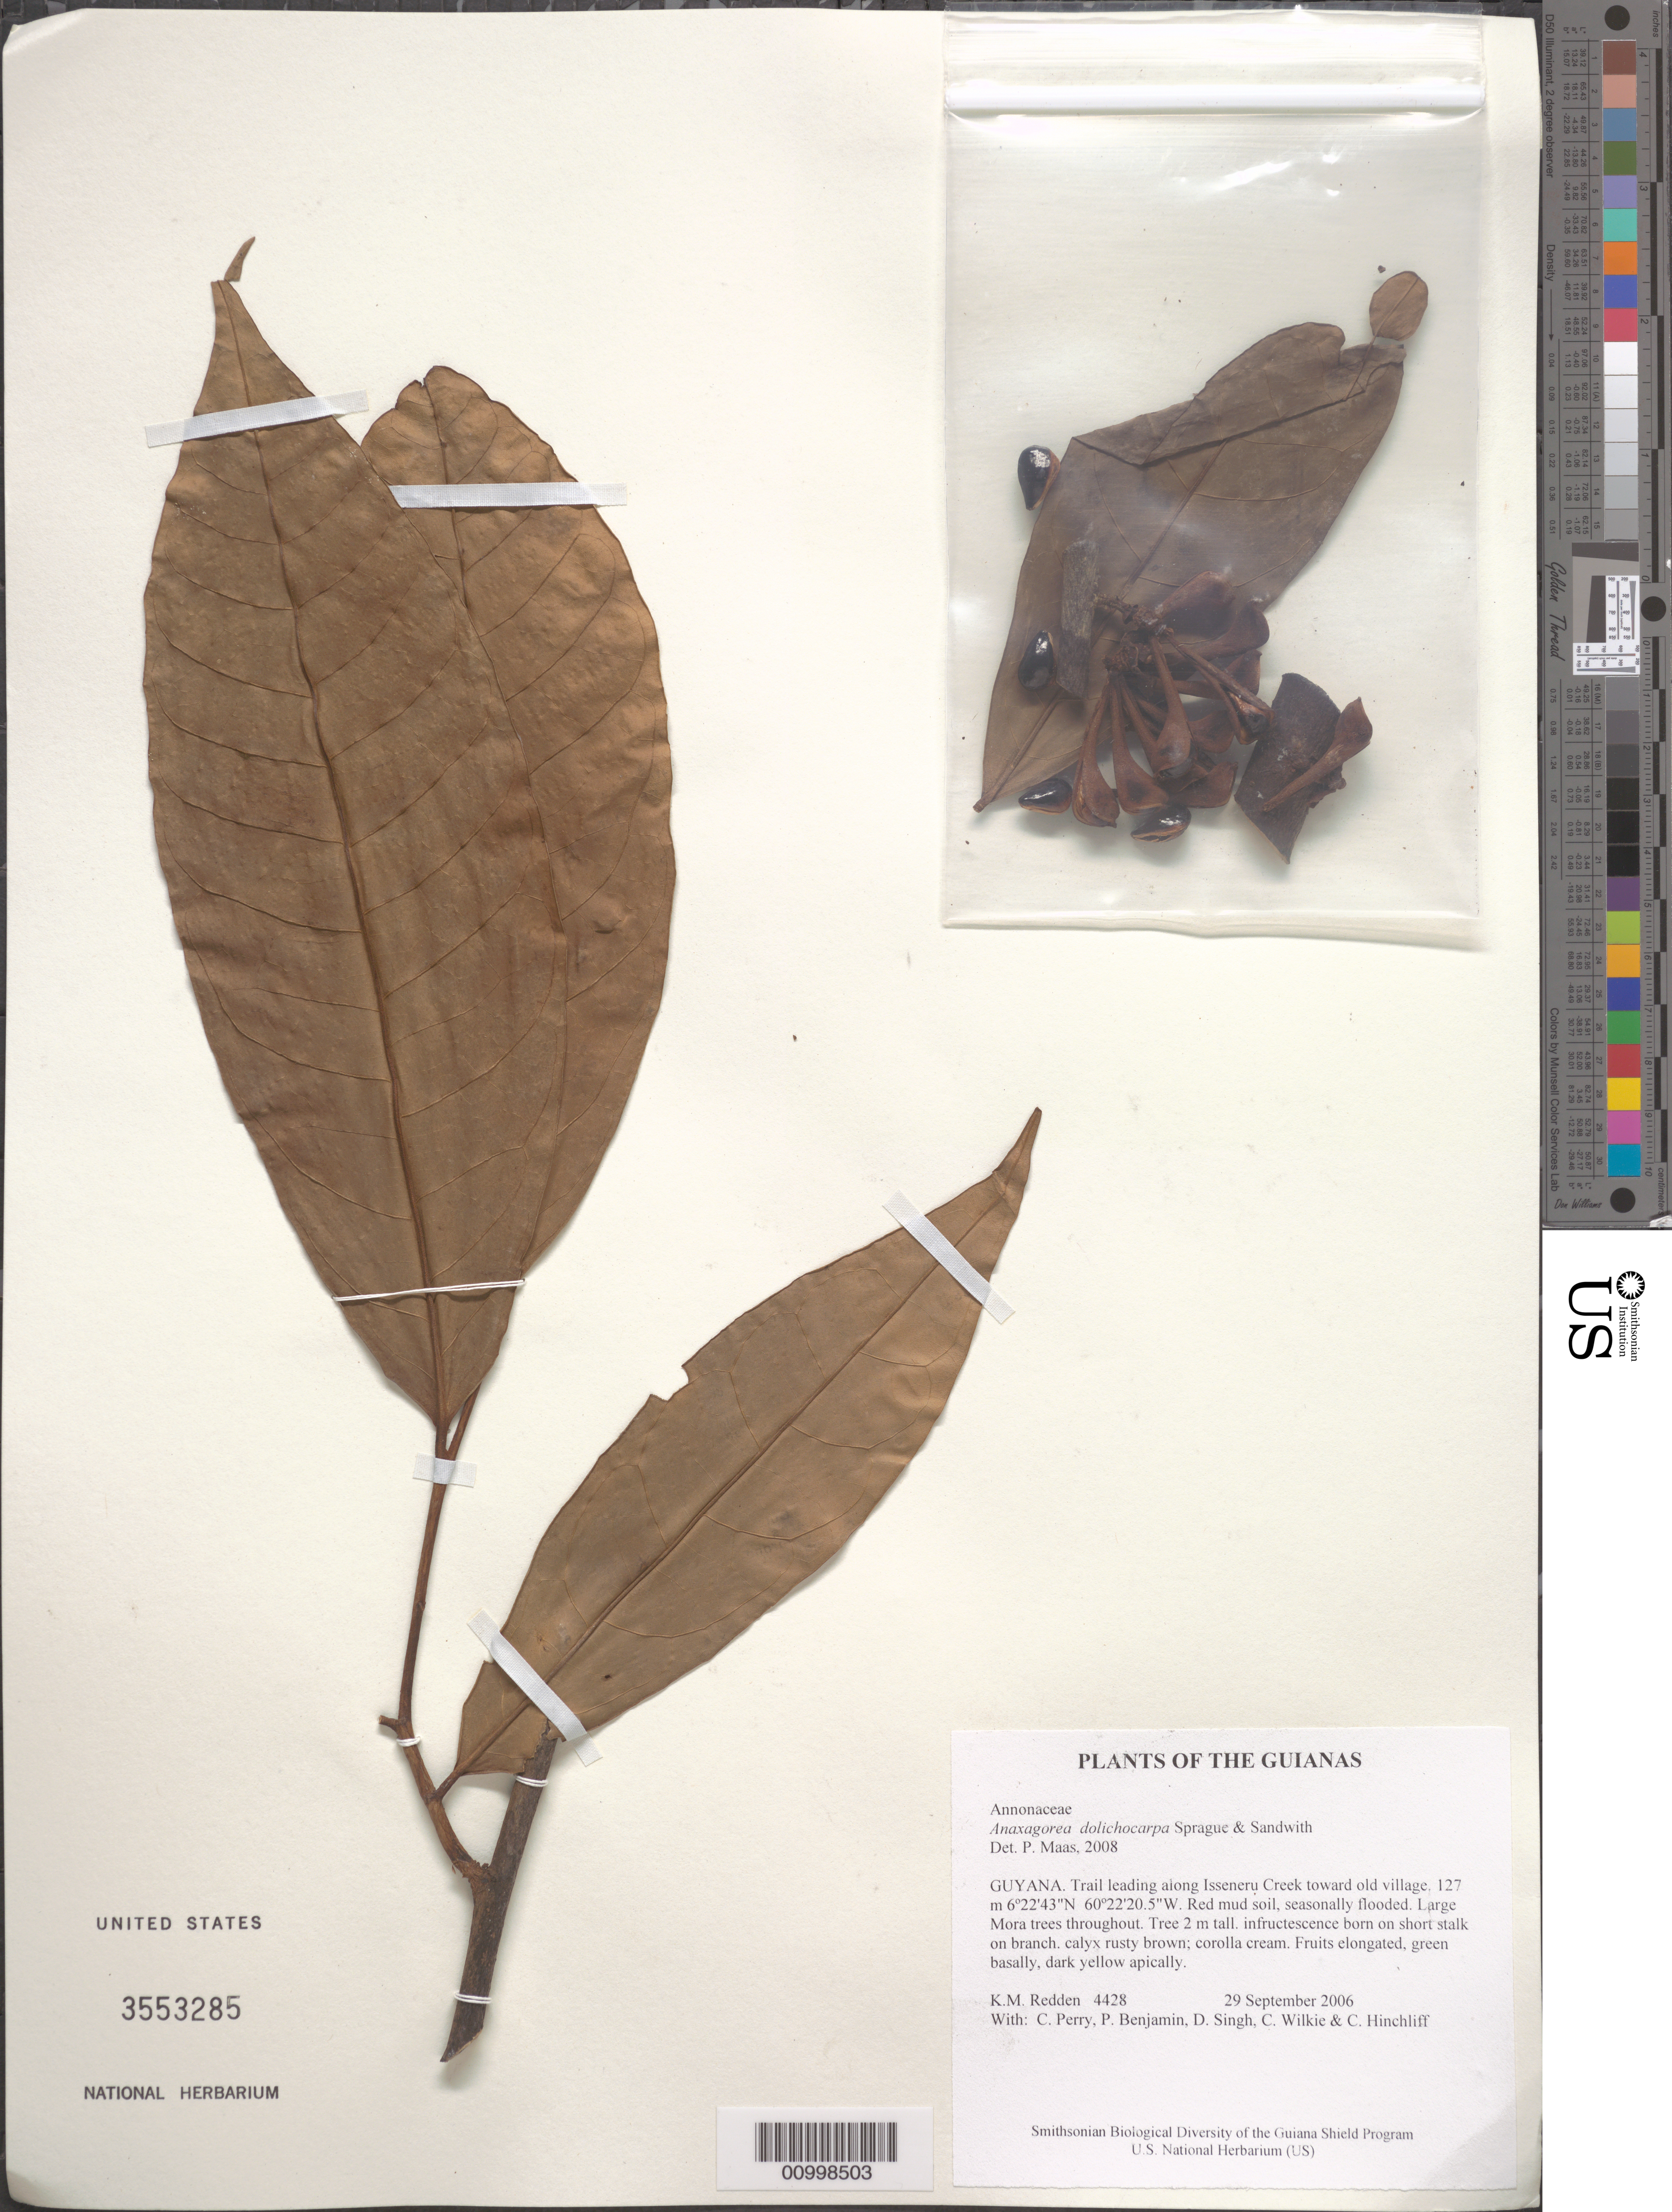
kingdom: Plantae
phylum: Tracheophyta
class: Magnoliopsida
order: Magnoliales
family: Annonaceae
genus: Anaxagorea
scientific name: Anaxagorea dolichocarpa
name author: Sprague & Sandwith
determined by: Maas, Paul J. M.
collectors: K. M. Redden, C. Perry, P. Benjamin, D. Singh, C. Wilkie & C. E. Hinchliff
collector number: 4428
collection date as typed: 29 September 2006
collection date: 2006-09-29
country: Guyana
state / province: Cuyuni-Mazaruni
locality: Trail leading along Isseneru Creek toward old village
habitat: Red mud soil, seasonally flooded. Large Mora trees throughout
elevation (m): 127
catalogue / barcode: US 3553285